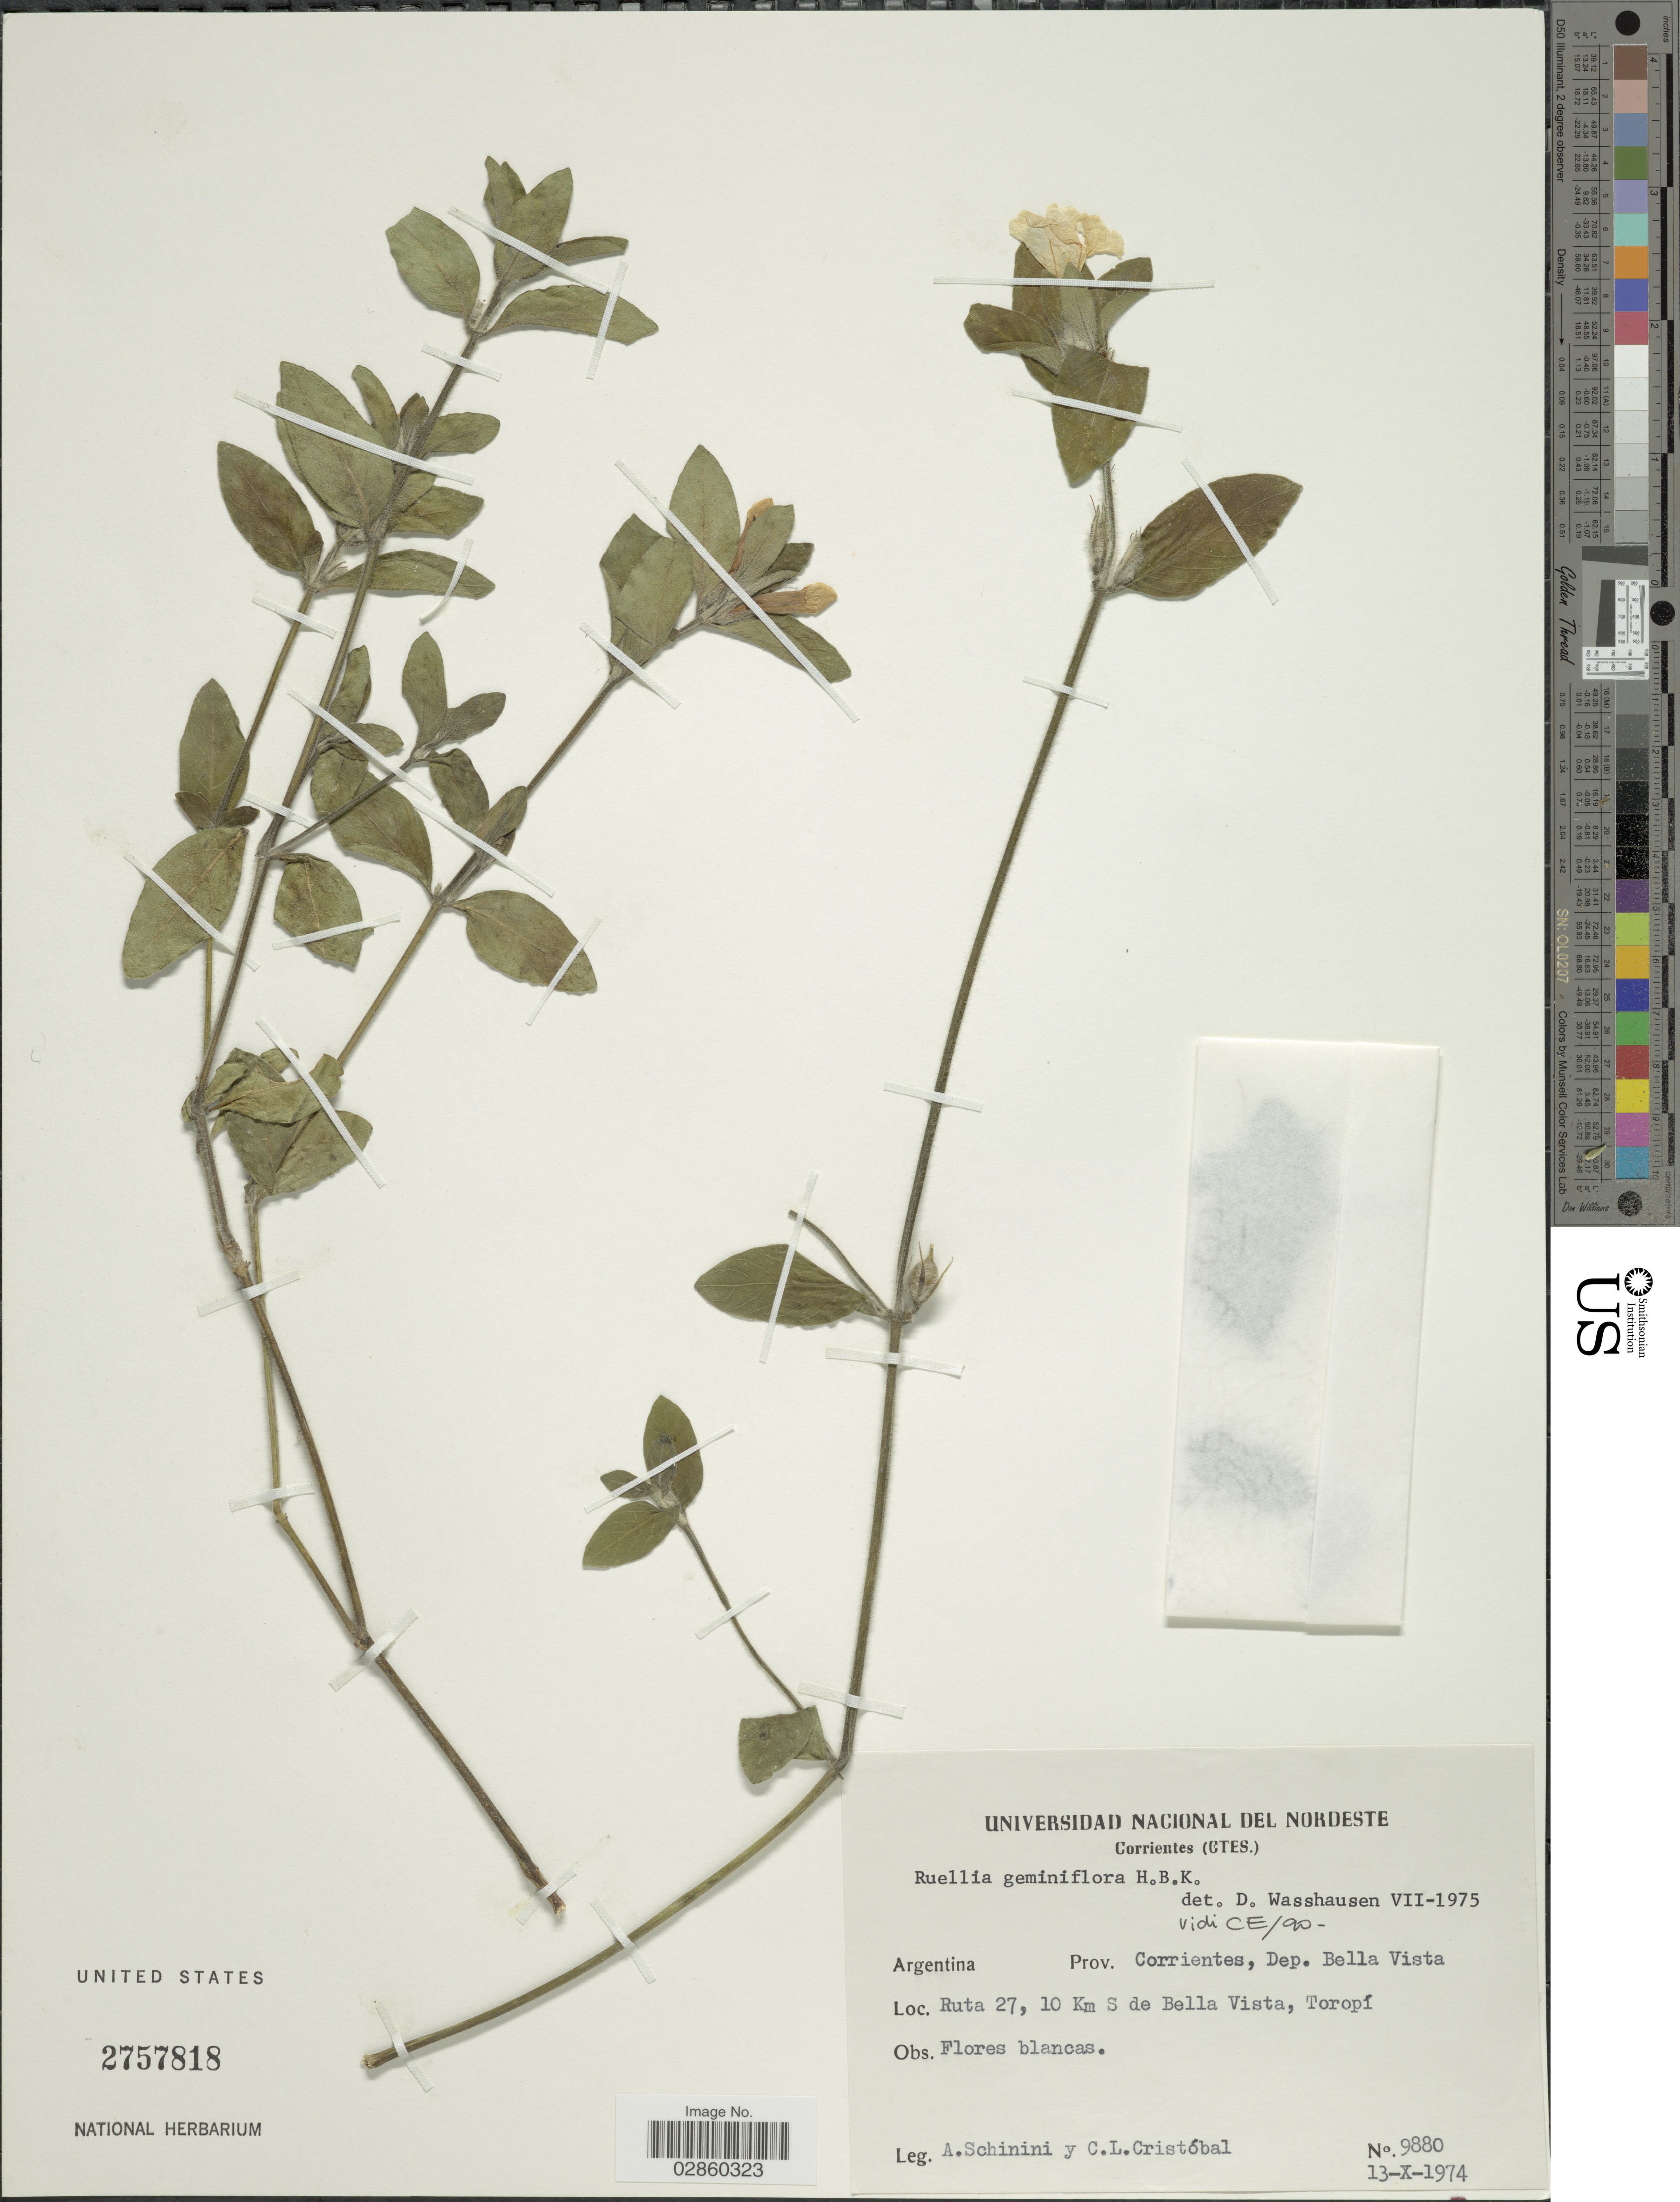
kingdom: Plantae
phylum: Tracheophyta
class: Magnoliopsida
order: Lamiales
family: Acanthaceae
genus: Ruellia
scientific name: Ruellia geminiflora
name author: Kunth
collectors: A. Schinini & C. L. Cristóbal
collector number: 9880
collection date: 1974-10-13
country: Argentina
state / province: Corrientes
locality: Dep. Bella Vista, Ruta 27, 10 Km S de Bella Vista, Toropí.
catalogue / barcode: US 2757818